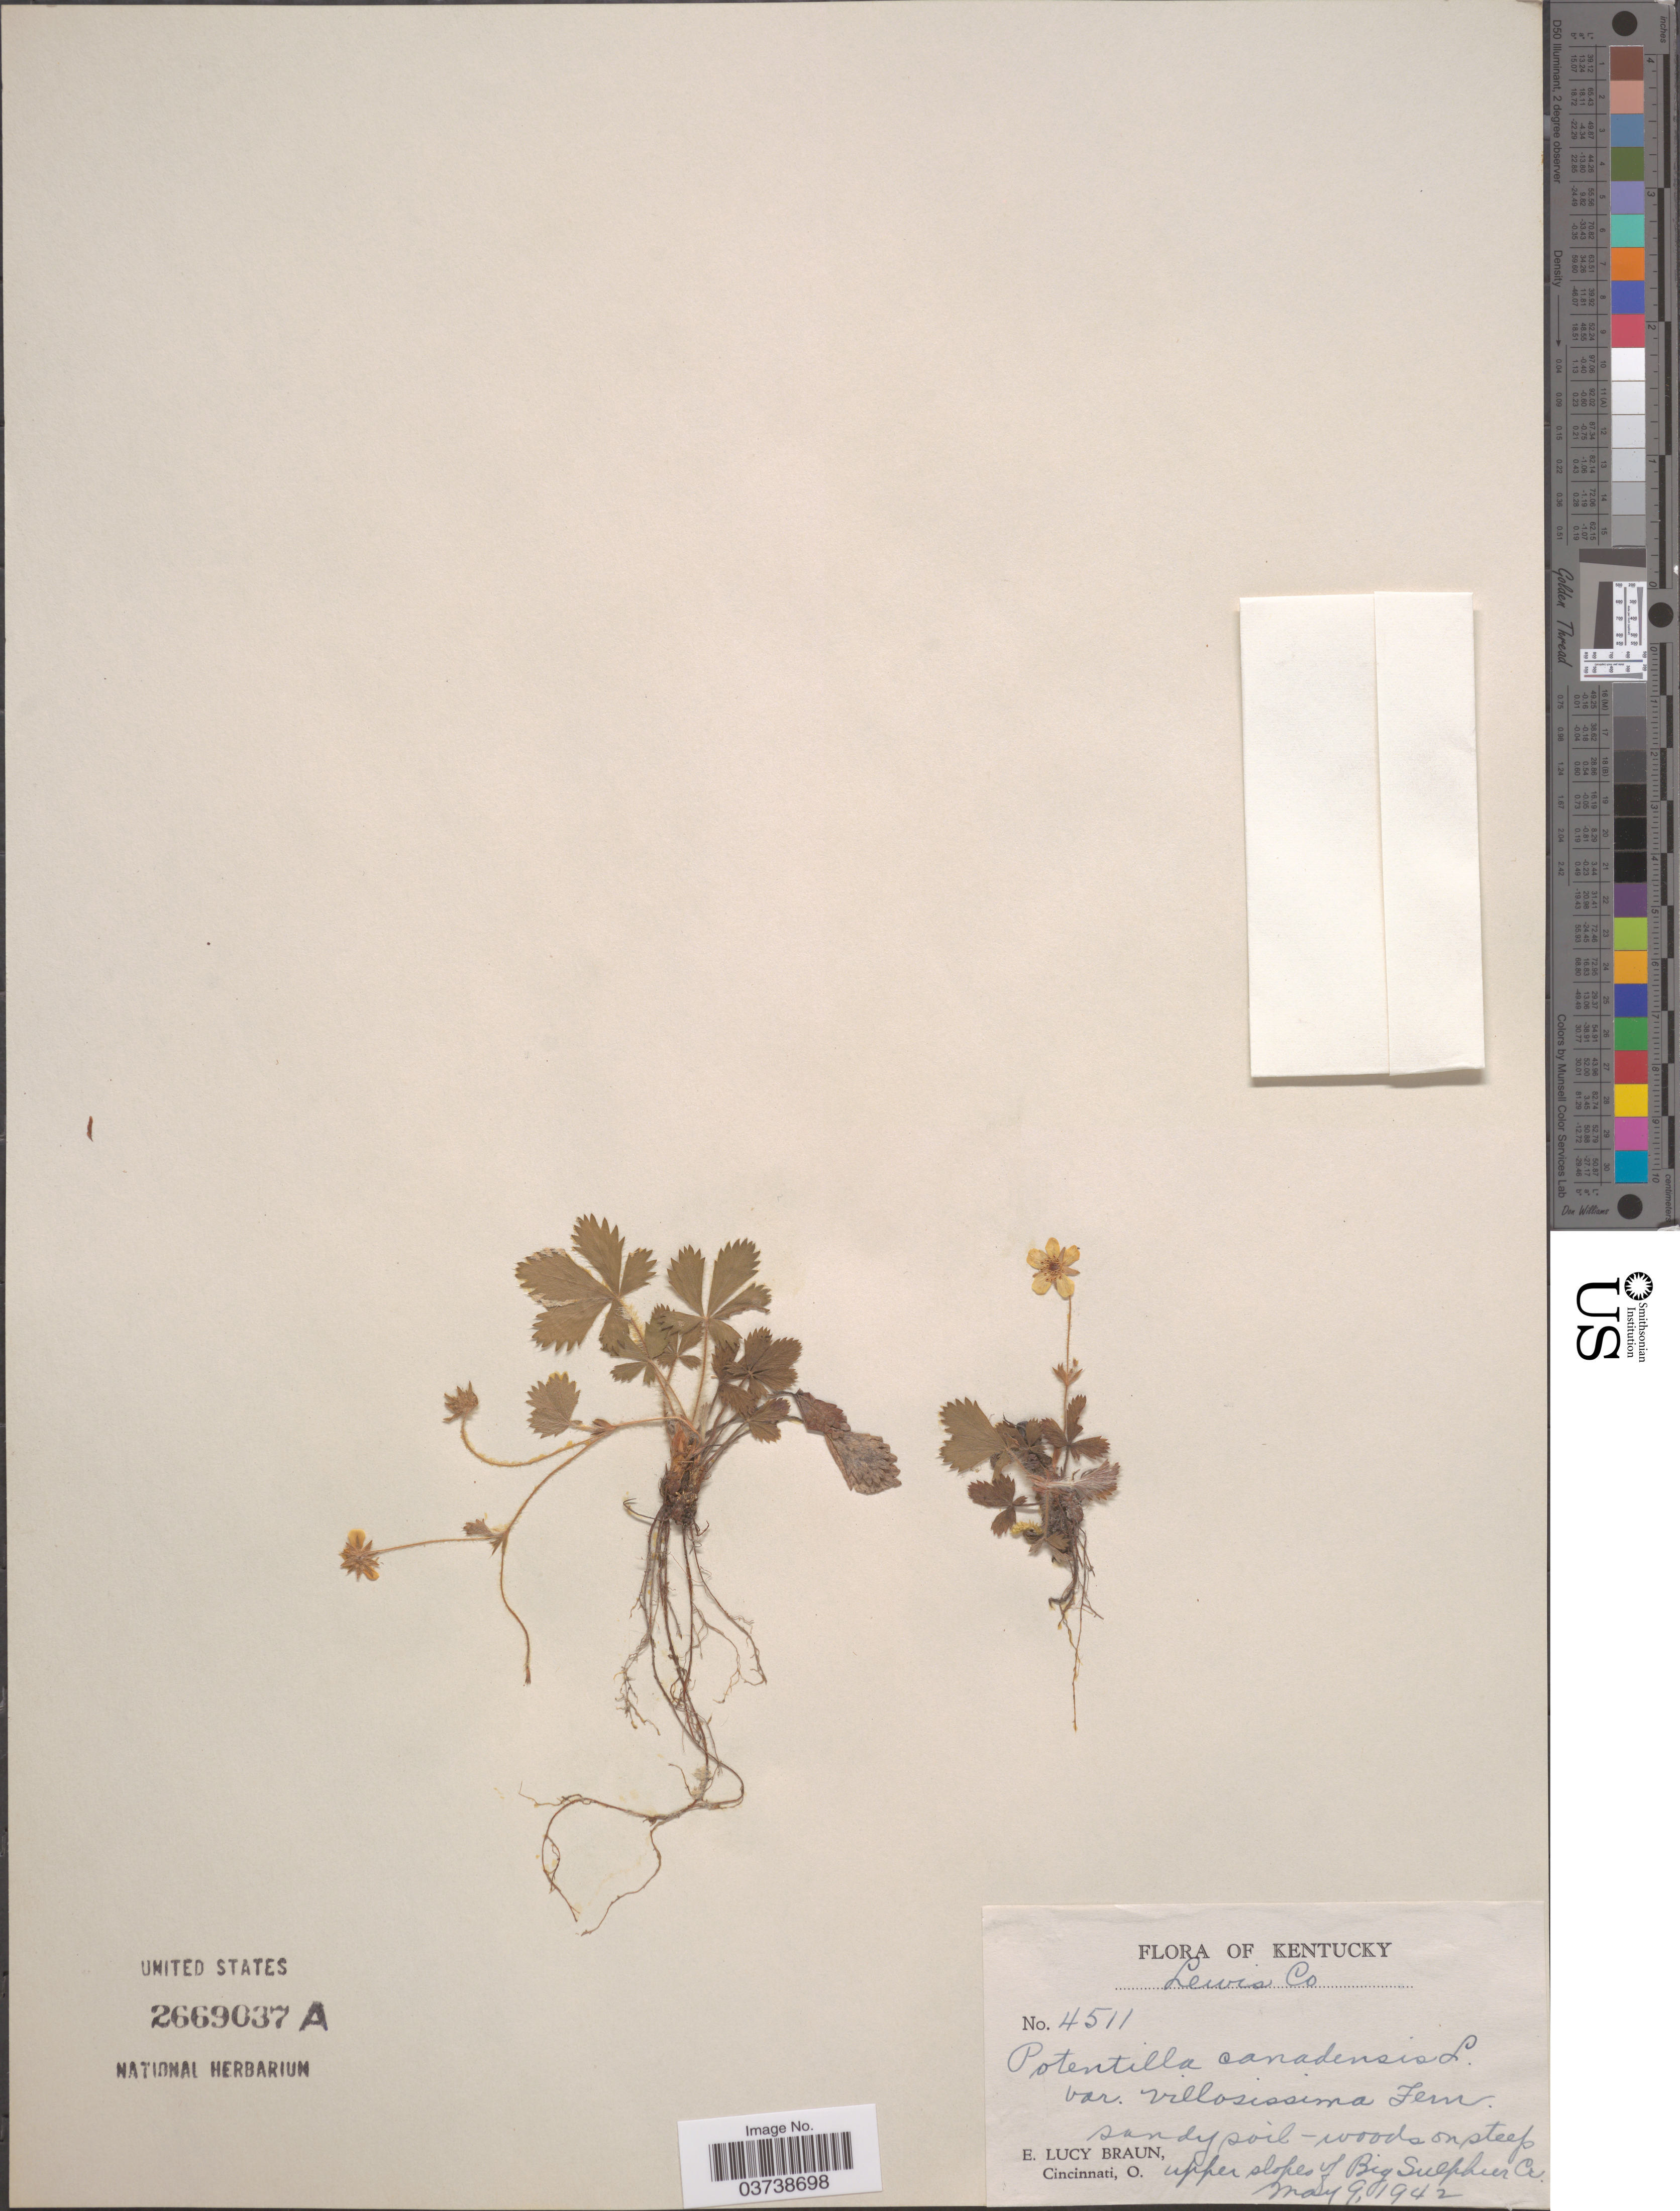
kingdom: Plantae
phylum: Tracheophyta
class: Magnoliopsida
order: Rosales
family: Rosaceae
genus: Potentilla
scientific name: Potentilla canadensis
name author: L.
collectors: E. L. Braun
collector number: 4511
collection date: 1942-05-09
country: United States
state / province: Kentucky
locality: Lewis Co. On steep upper slopes of Big Sulphur Cr.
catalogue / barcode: US 2669037A